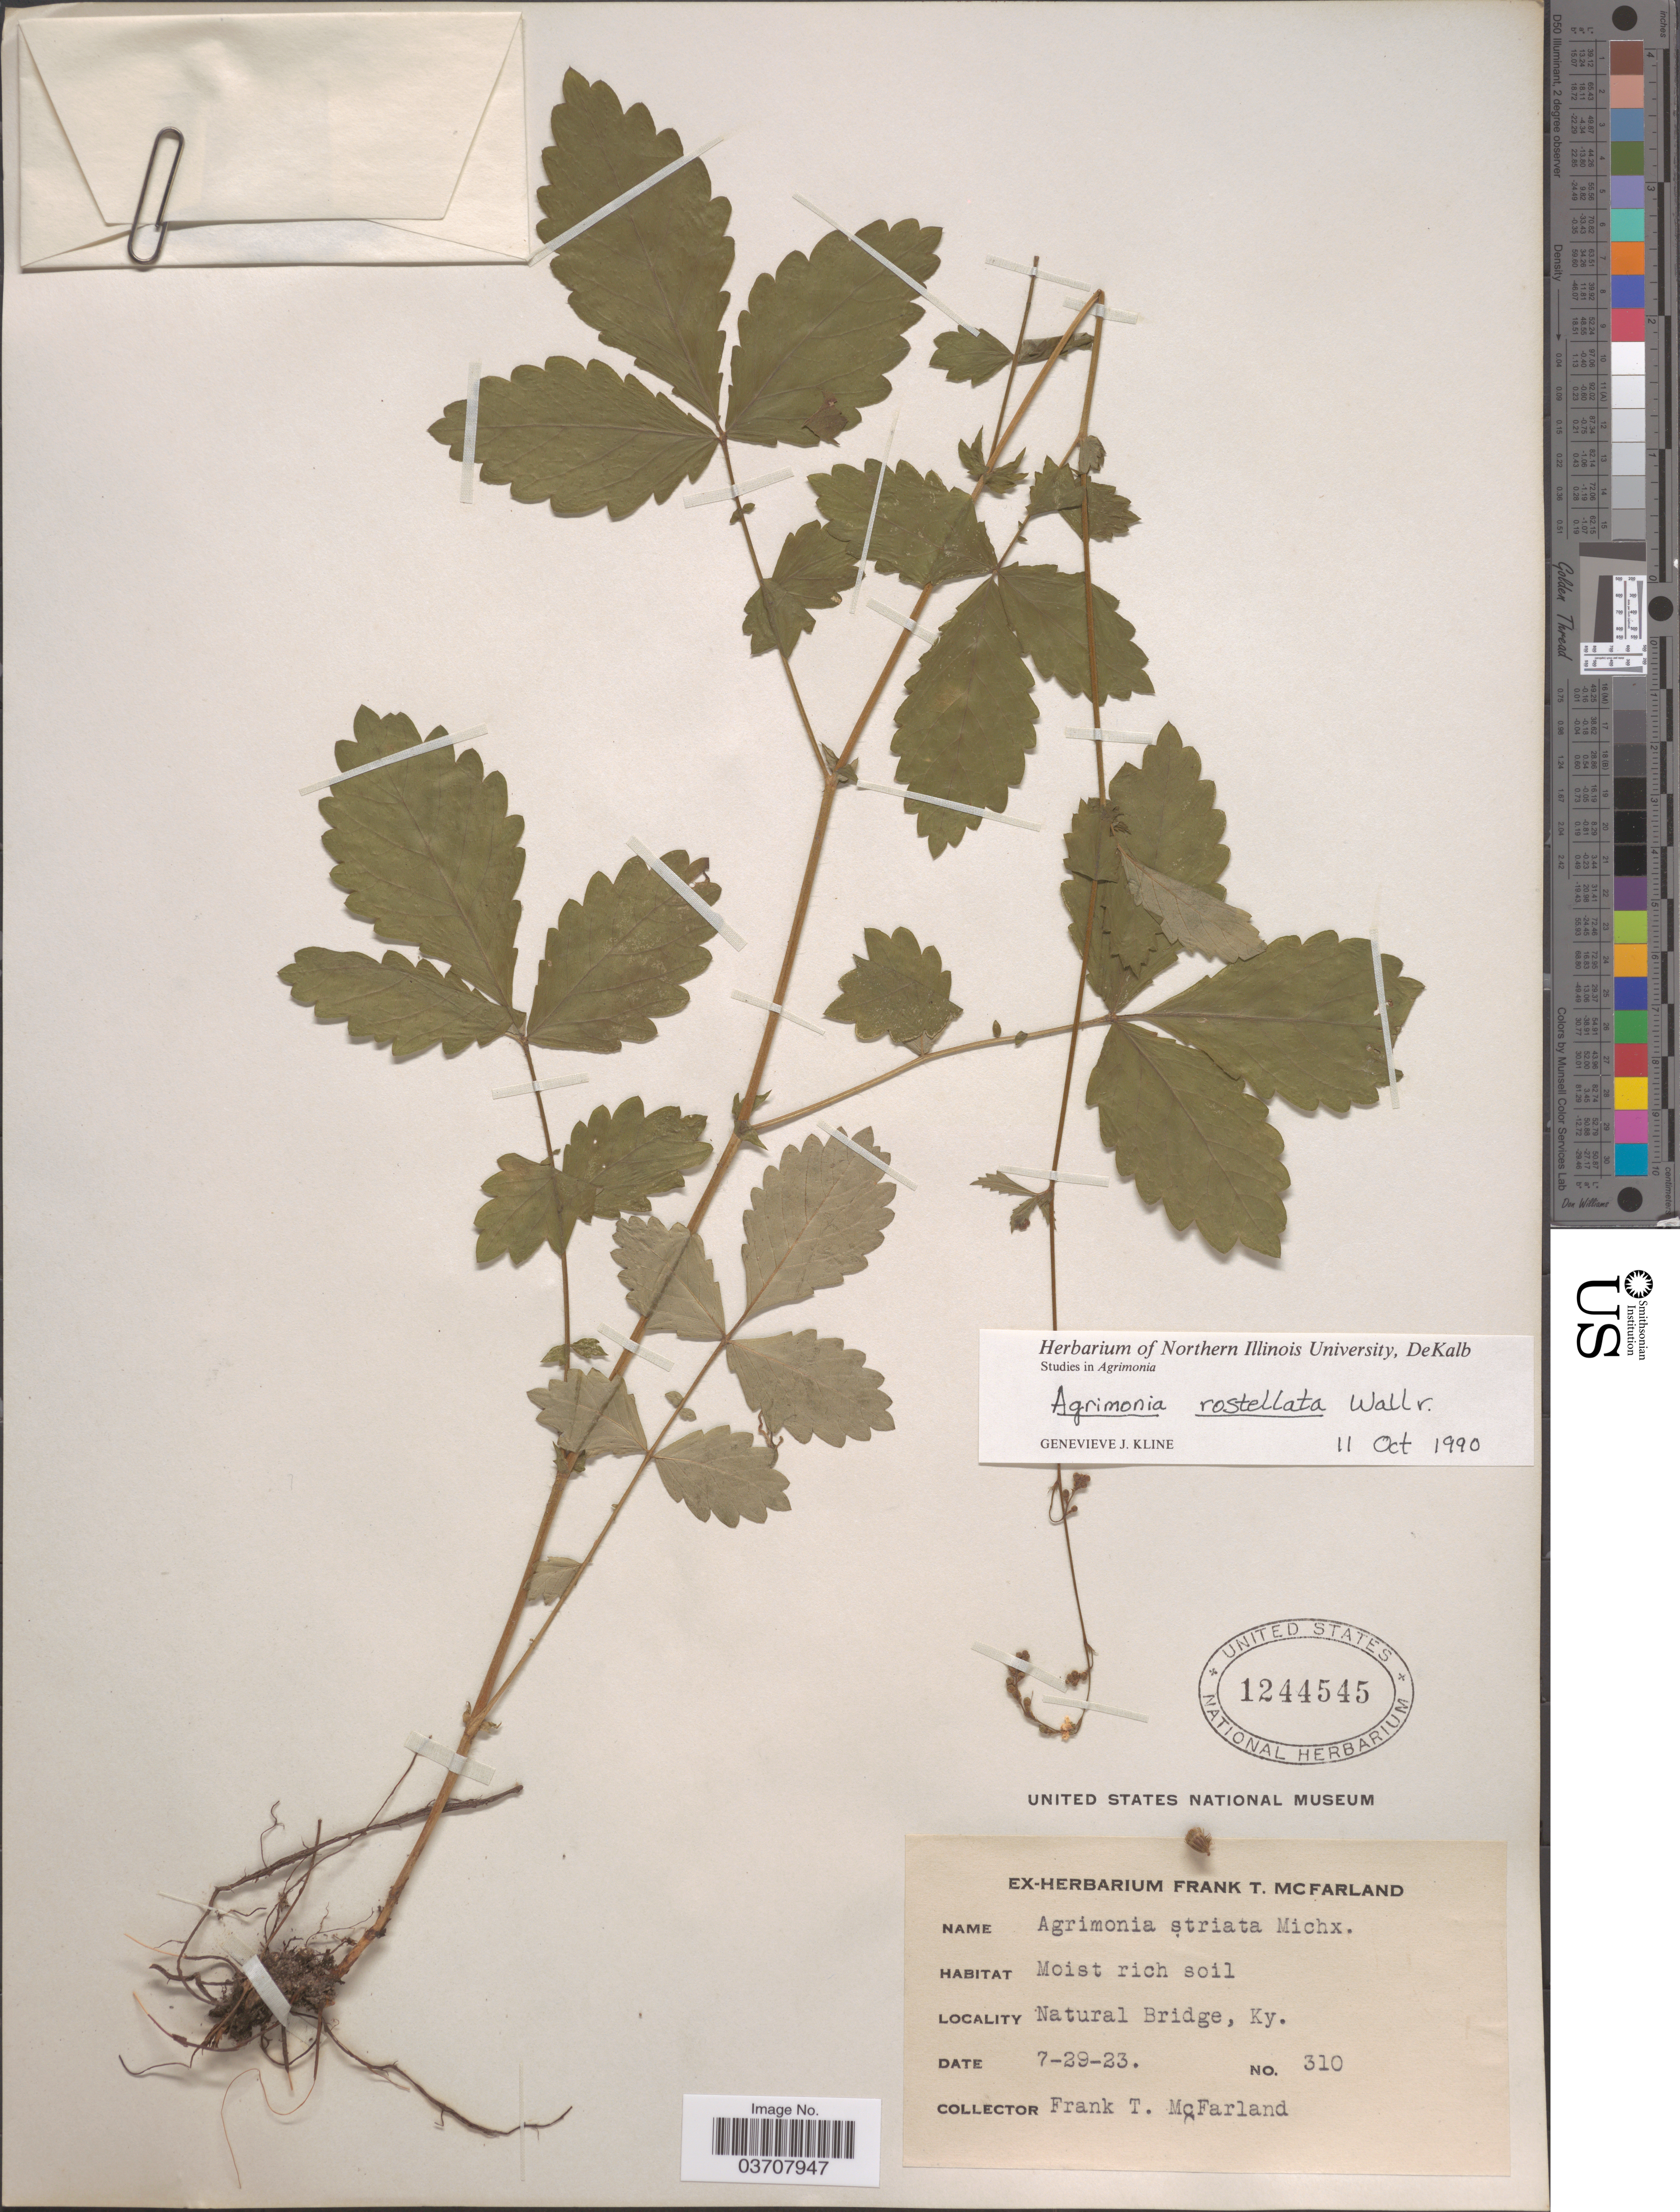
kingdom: Plantae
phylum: Tracheophyta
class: Magnoliopsida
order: Rosales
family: Rosaceae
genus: Agrimonia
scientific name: Agrimonia rostellata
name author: Wallr.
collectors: F. McFarland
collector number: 310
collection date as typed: Transcribed d/m/y: 29/7/23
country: United States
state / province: Kentucky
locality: Natural Bridge.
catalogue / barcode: US 1244545